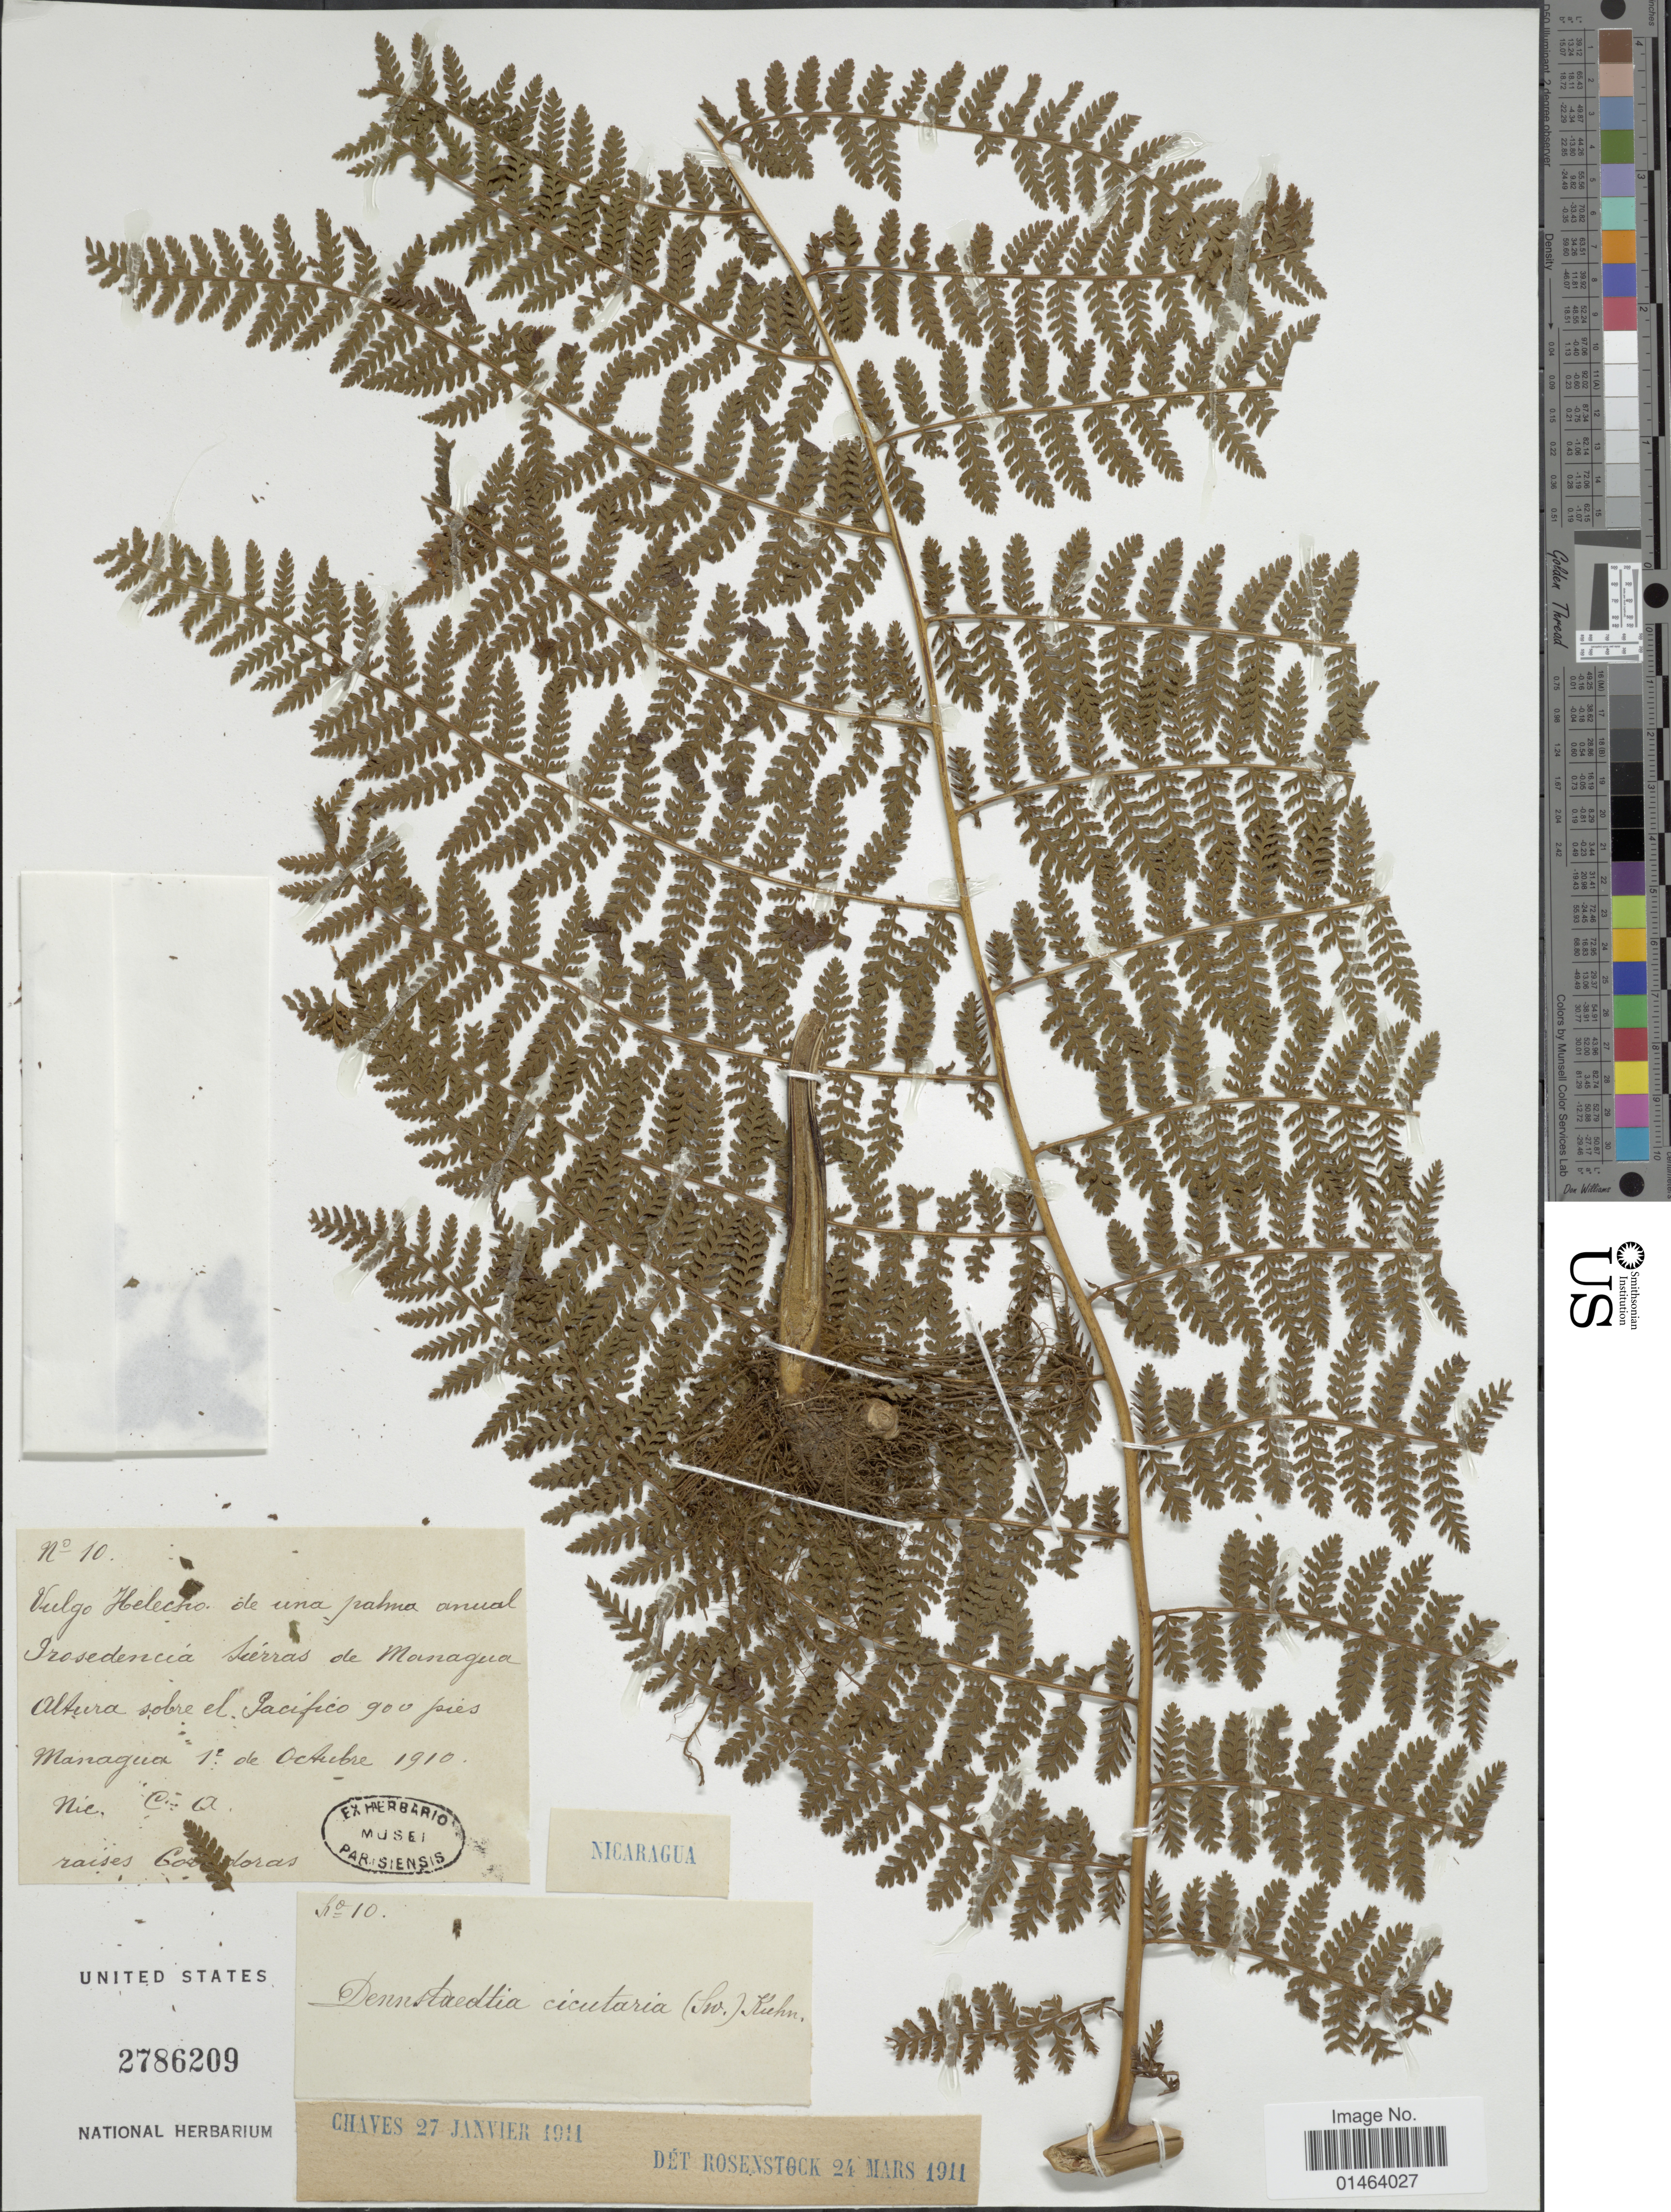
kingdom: Plantae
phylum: Tracheophyta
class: Polypodiopsida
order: Polypodiales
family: Dennstaedtiaceae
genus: Dennstaedtia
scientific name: Dennstaedtia cicutaria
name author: (Sw.) T. Moore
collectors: C. A.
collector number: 10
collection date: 1910-10-01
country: Nicaragua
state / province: Managua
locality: Nicaragua, Prosedencia Sierras de Managua.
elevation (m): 274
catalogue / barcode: US 2786209